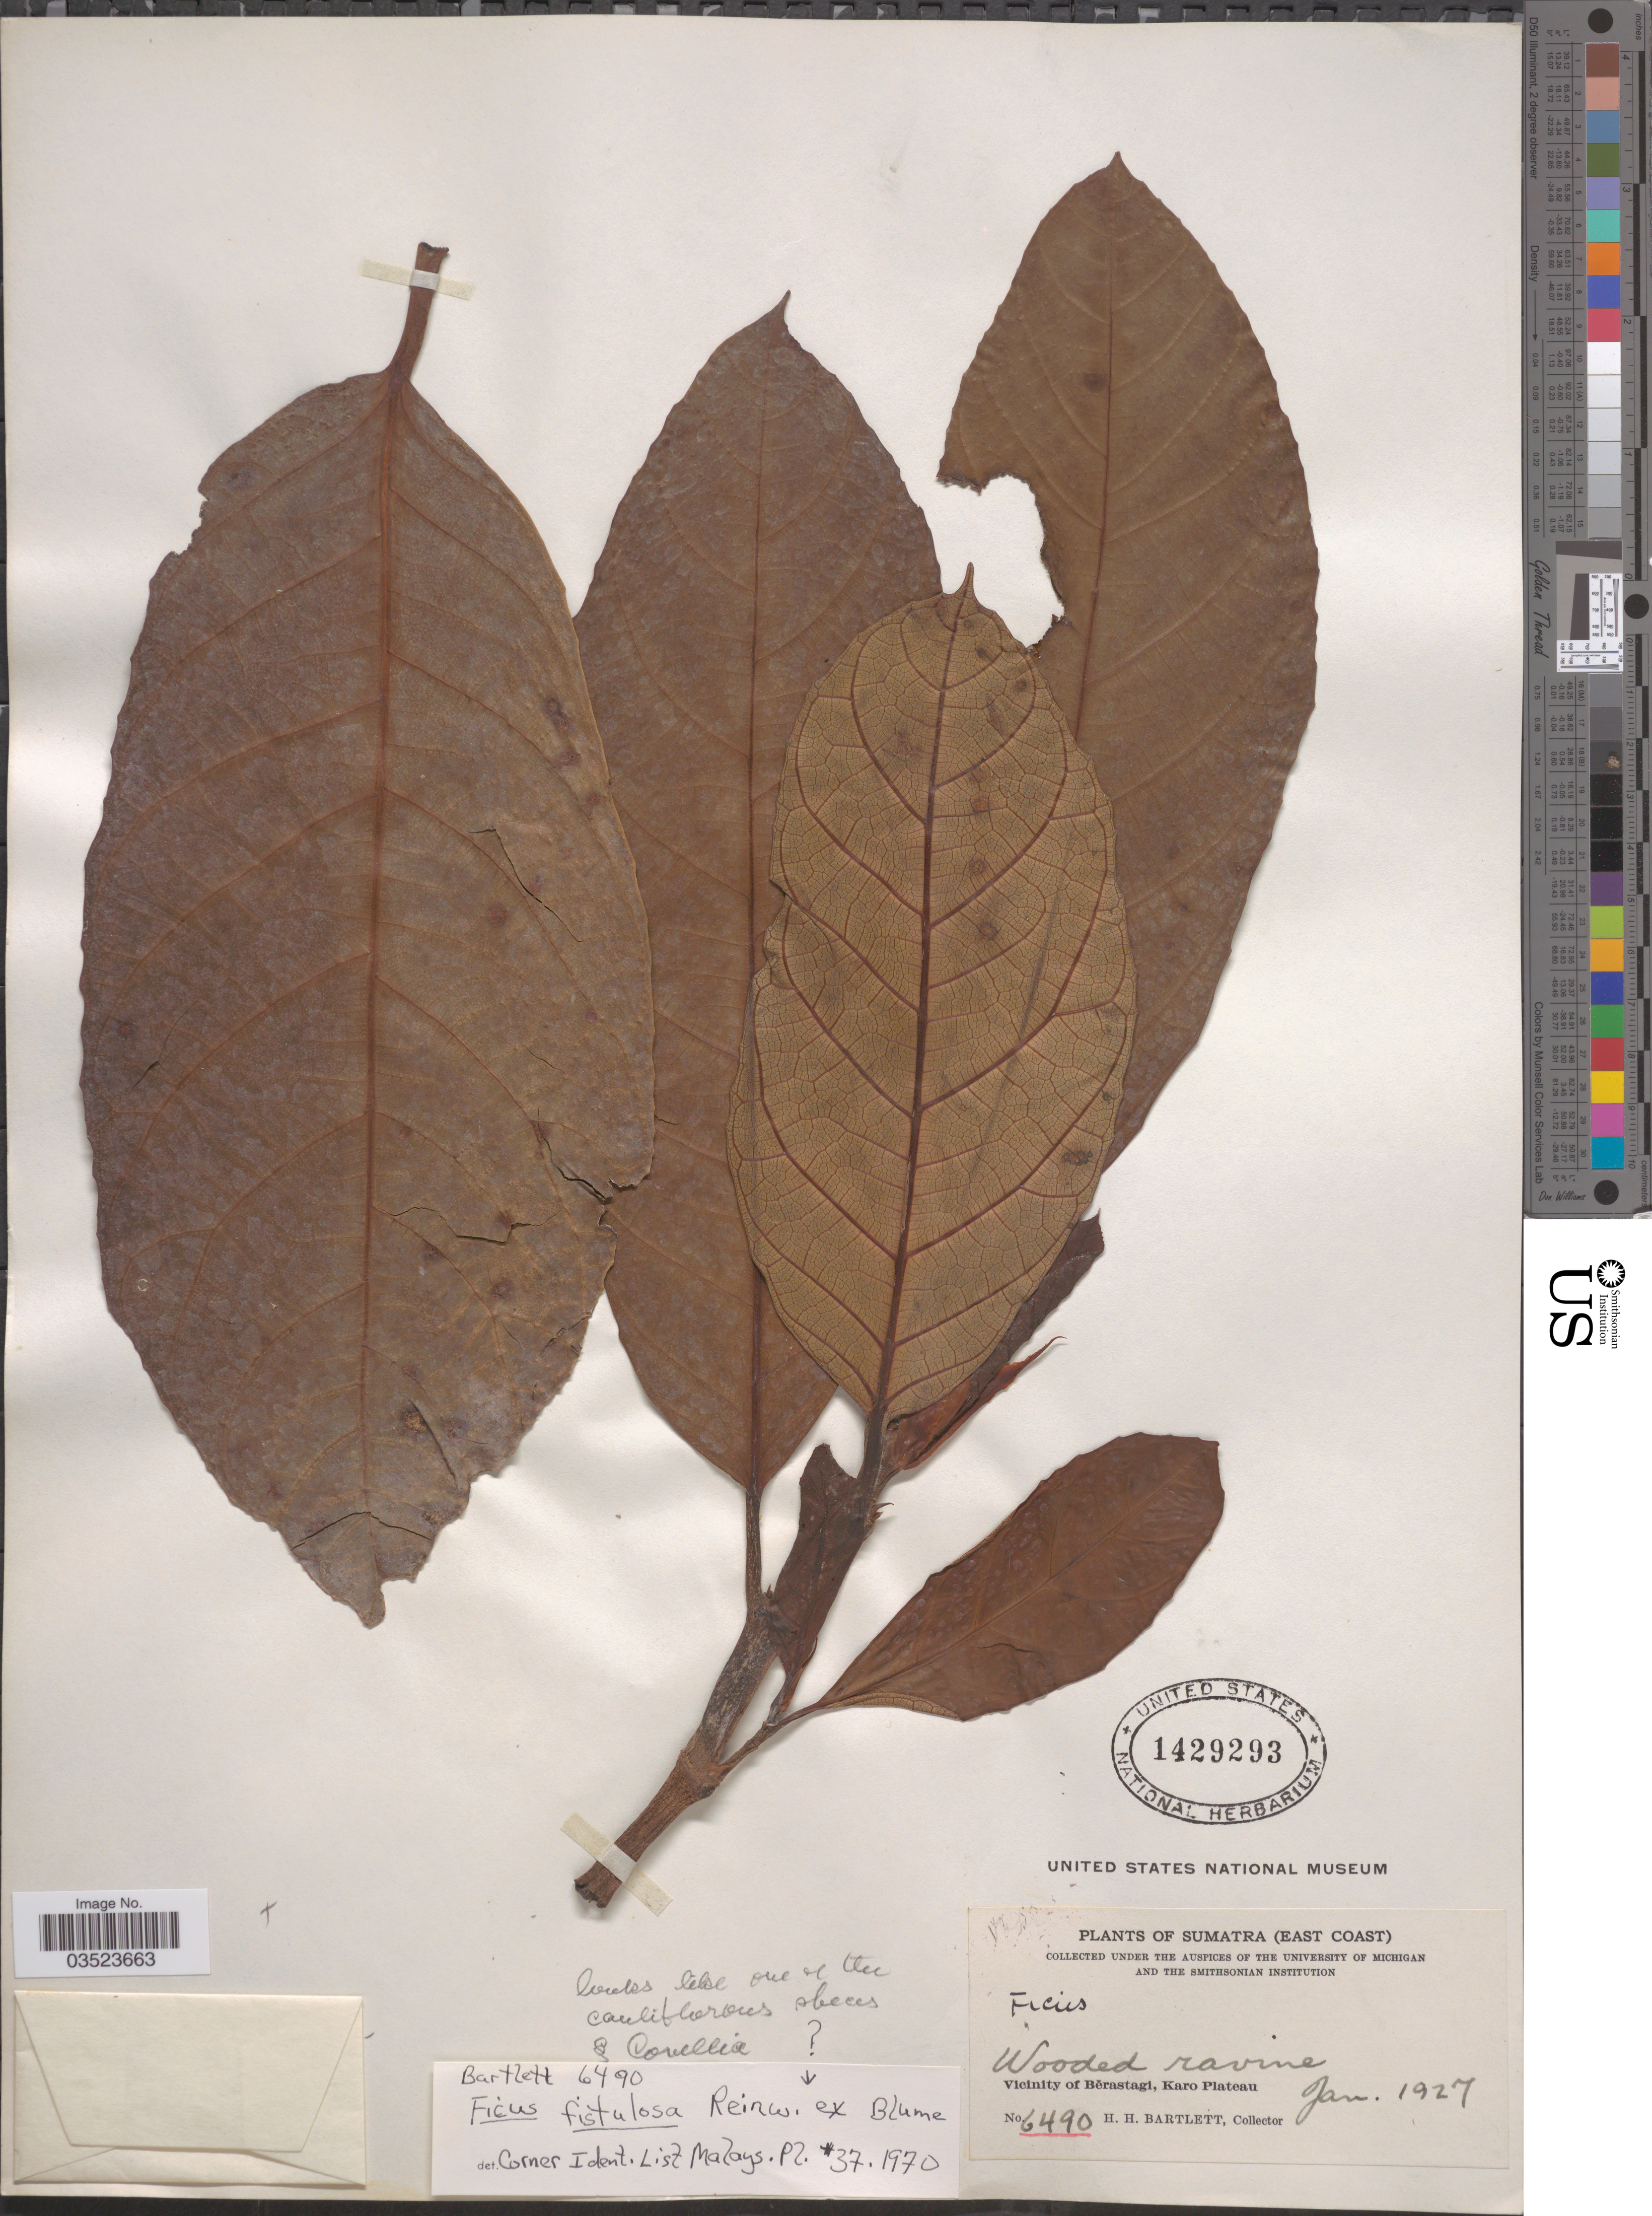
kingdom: Plantae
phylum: Tracheophyta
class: Magnoliopsida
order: Rosales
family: Moraceae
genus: Ficus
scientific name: Ficus fistulosa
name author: Reinw. ex Blume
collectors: H. H. Bartlett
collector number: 6490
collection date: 1927-01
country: Indonesia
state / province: Sumatra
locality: Sumatra (East Coast). Vicinity of Běrastagi, Karo Plateau.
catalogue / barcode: US 1429293